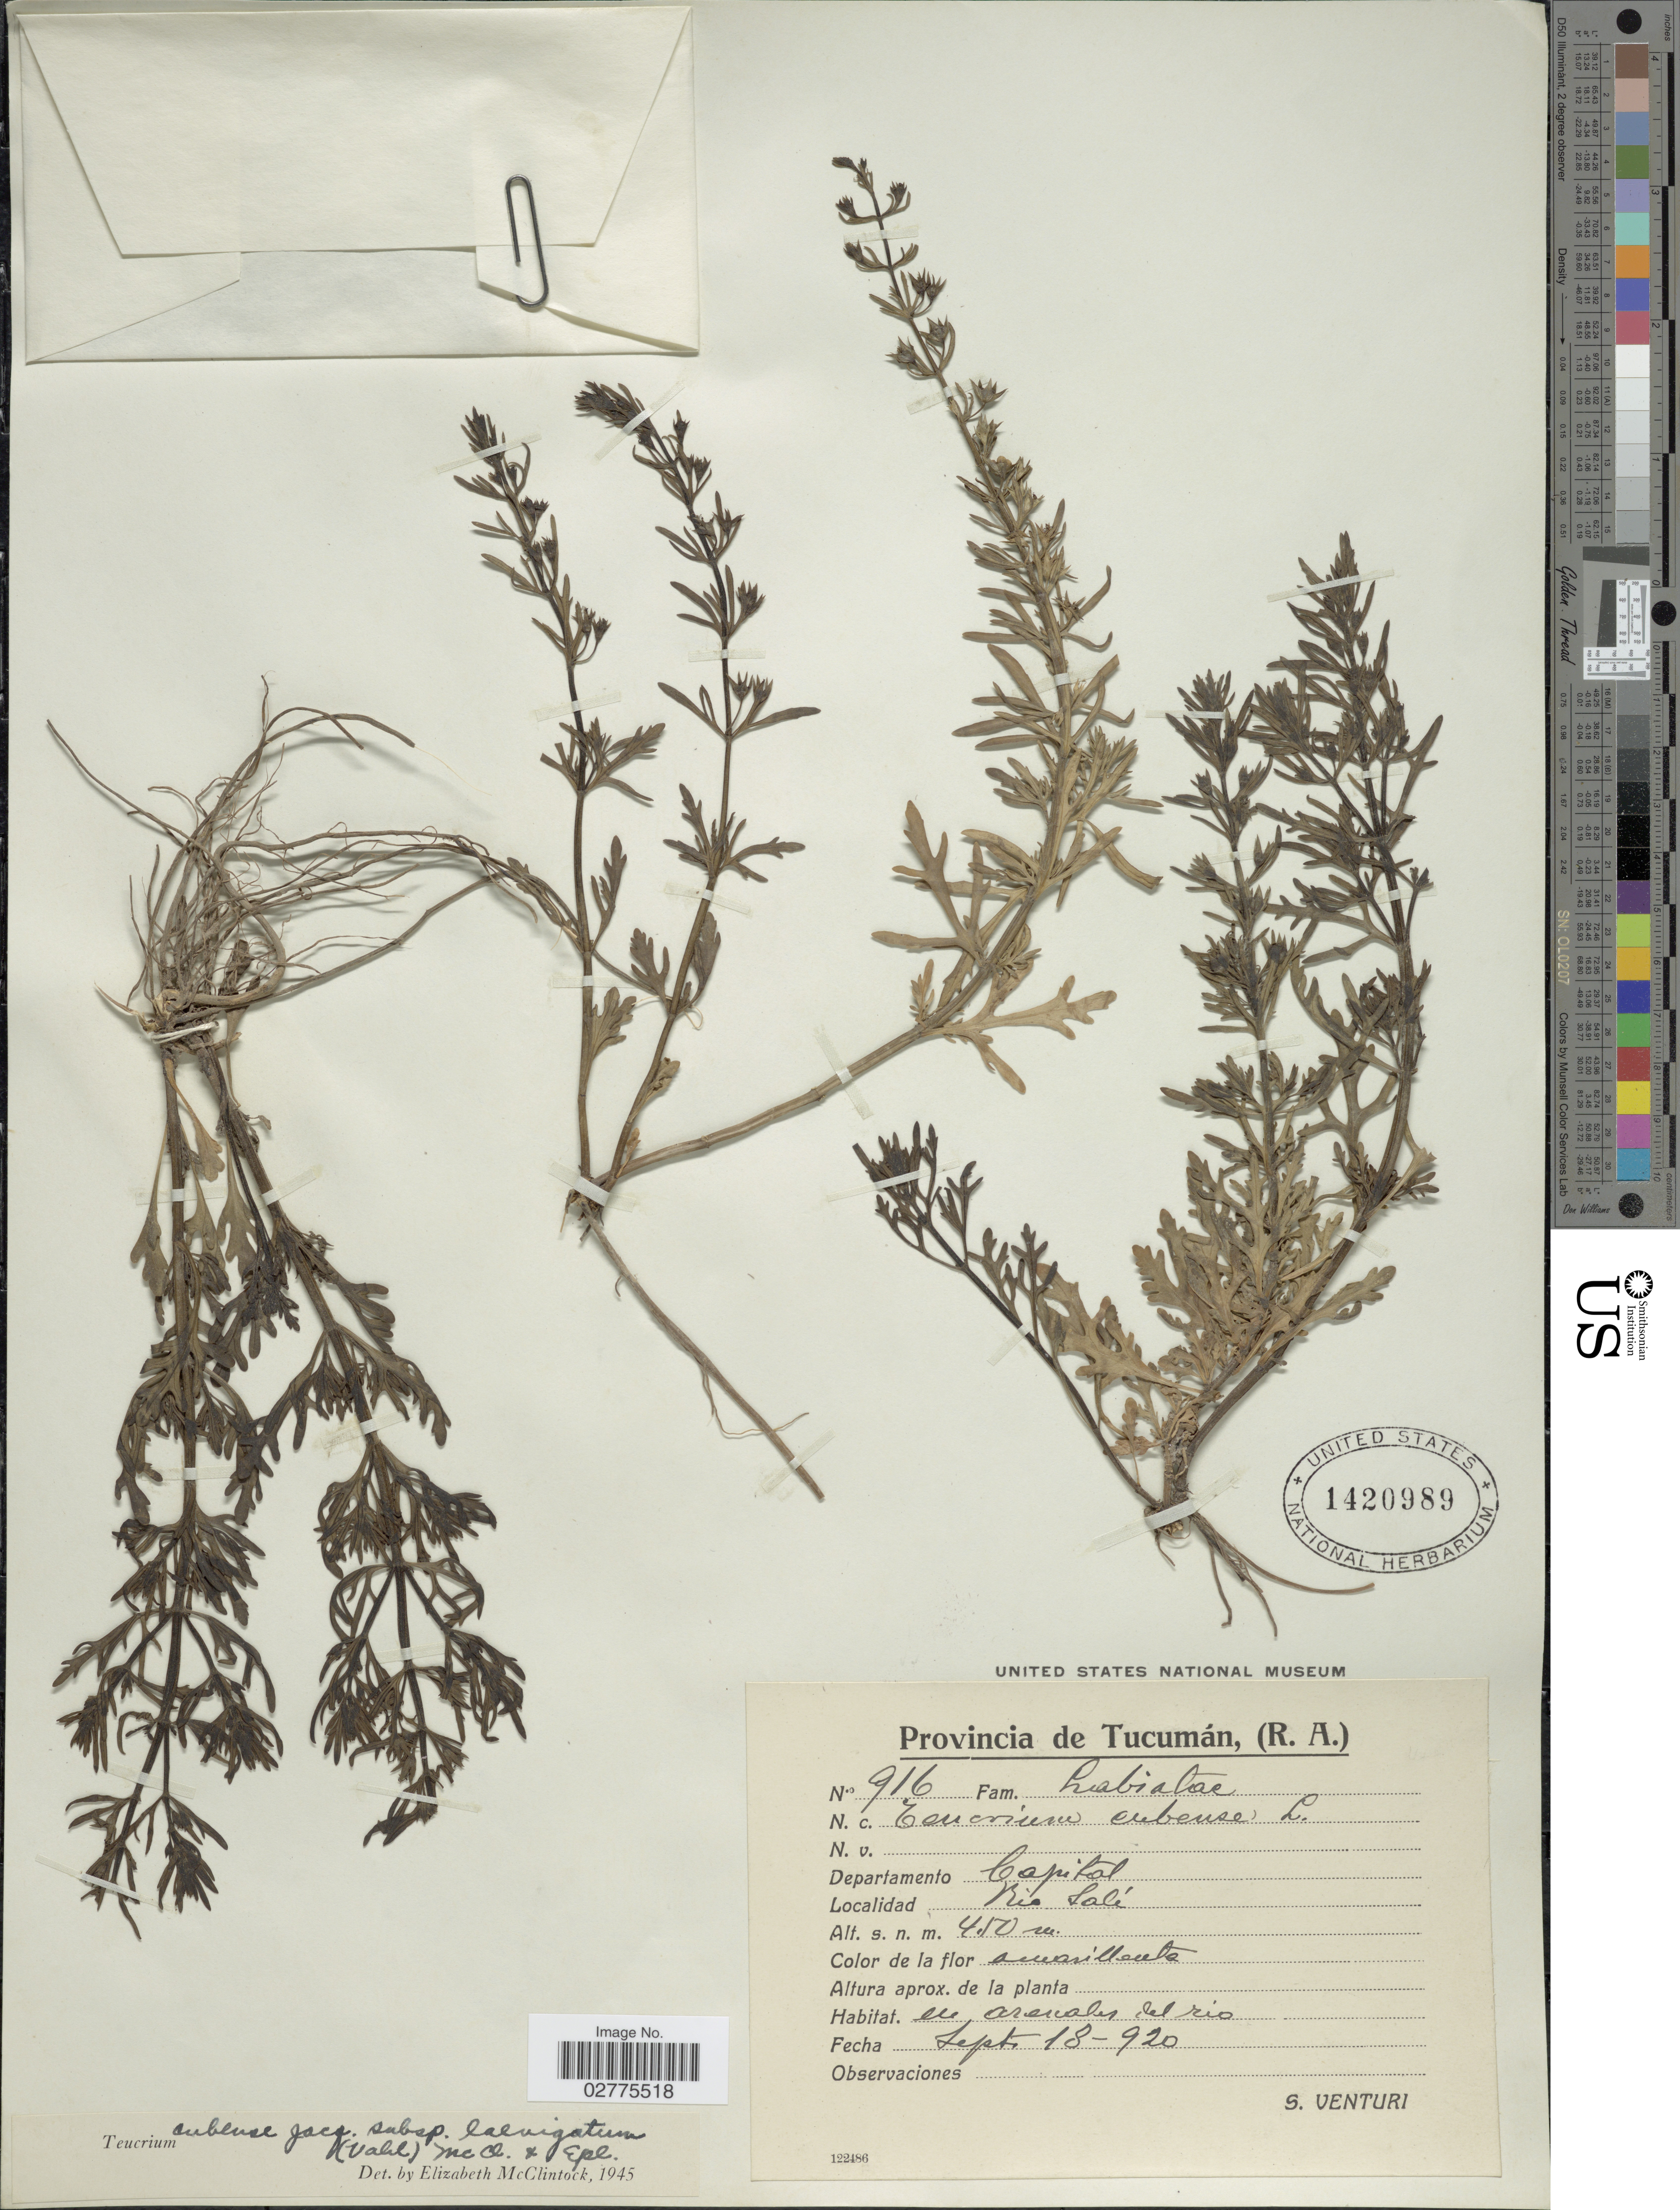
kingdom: Plantae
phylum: Tracheophyta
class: Magnoliopsida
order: Lamiales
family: Lamiaceae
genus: Teucrium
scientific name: Teucrium cubense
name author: Jacq.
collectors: S. Venturi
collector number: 916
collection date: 1920-09-18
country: Argentina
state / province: Tucuman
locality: Departamento Capital, Rio Sali.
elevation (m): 450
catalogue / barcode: US 1420989